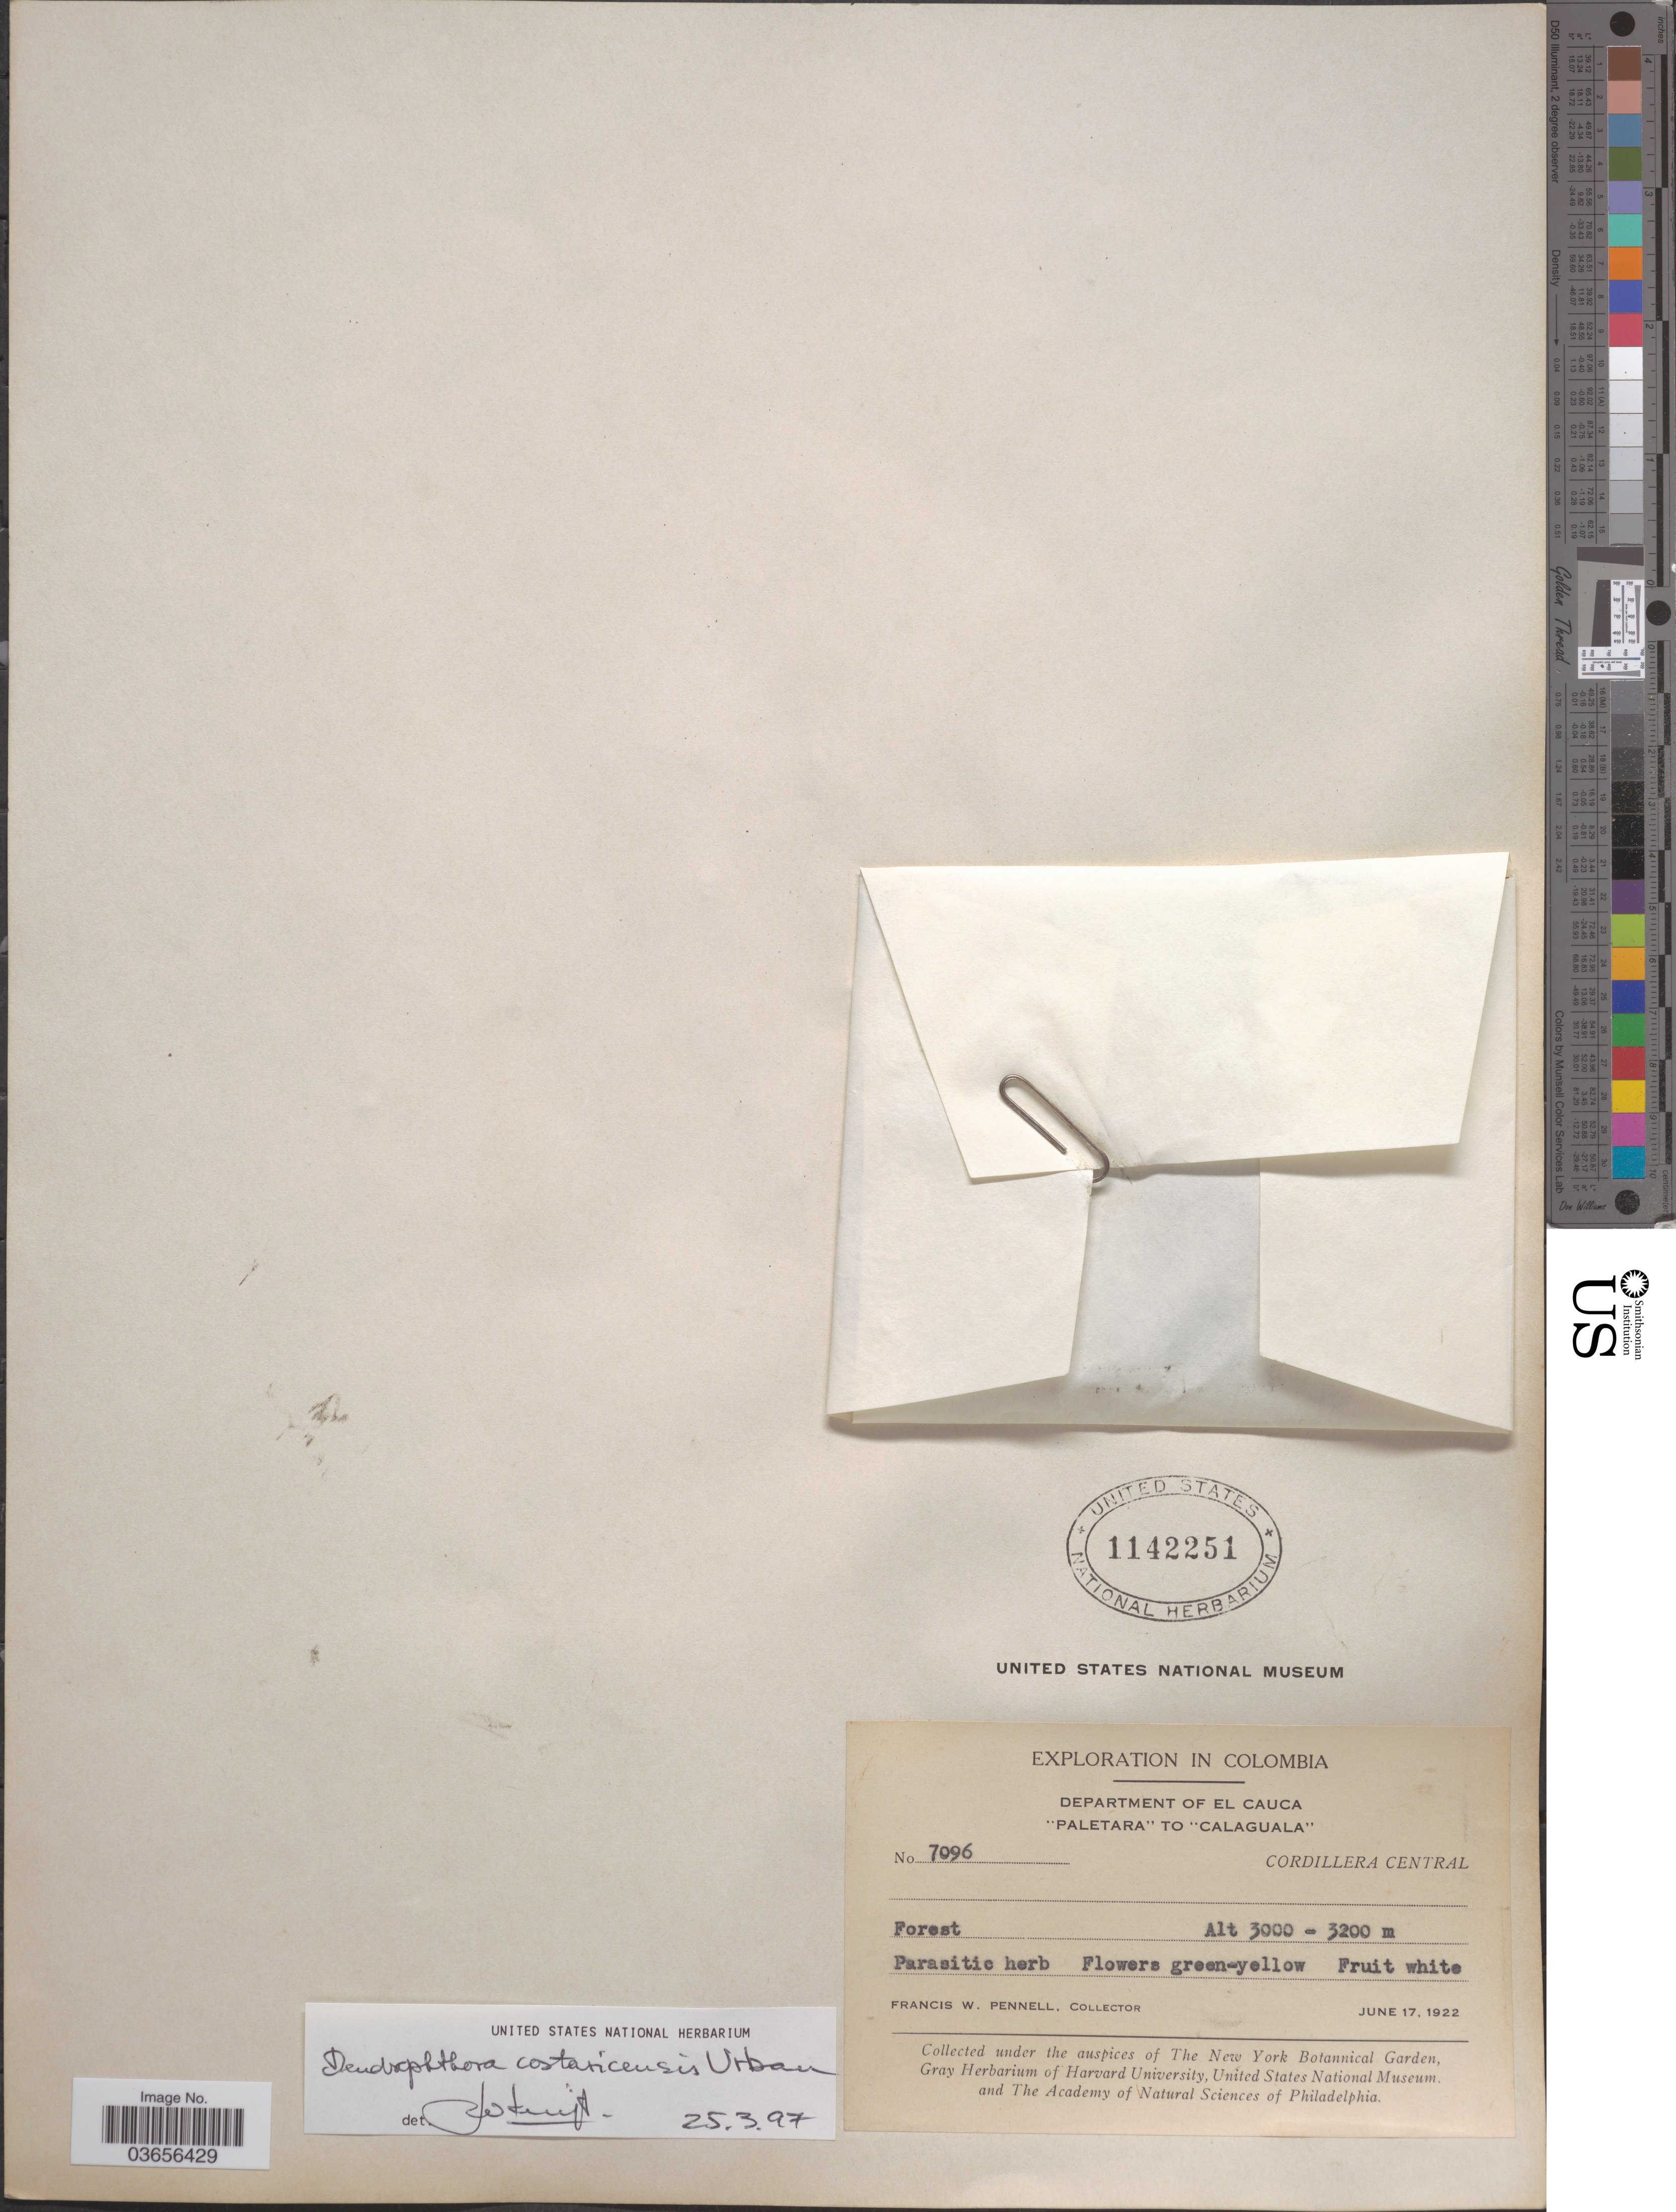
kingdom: Plantae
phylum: Tracheophyta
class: Magnoliopsida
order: Santalales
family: Viscaceae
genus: Dendrophthora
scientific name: Dendrophthora costaricensis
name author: Urb.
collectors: F. W. Pennell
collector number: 7096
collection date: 1922-06-17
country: Colombia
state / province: Cauca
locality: Department of El Cauca. "Paletara" to "Calaguala" Cordillera Central.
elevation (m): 3000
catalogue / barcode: US 1142251